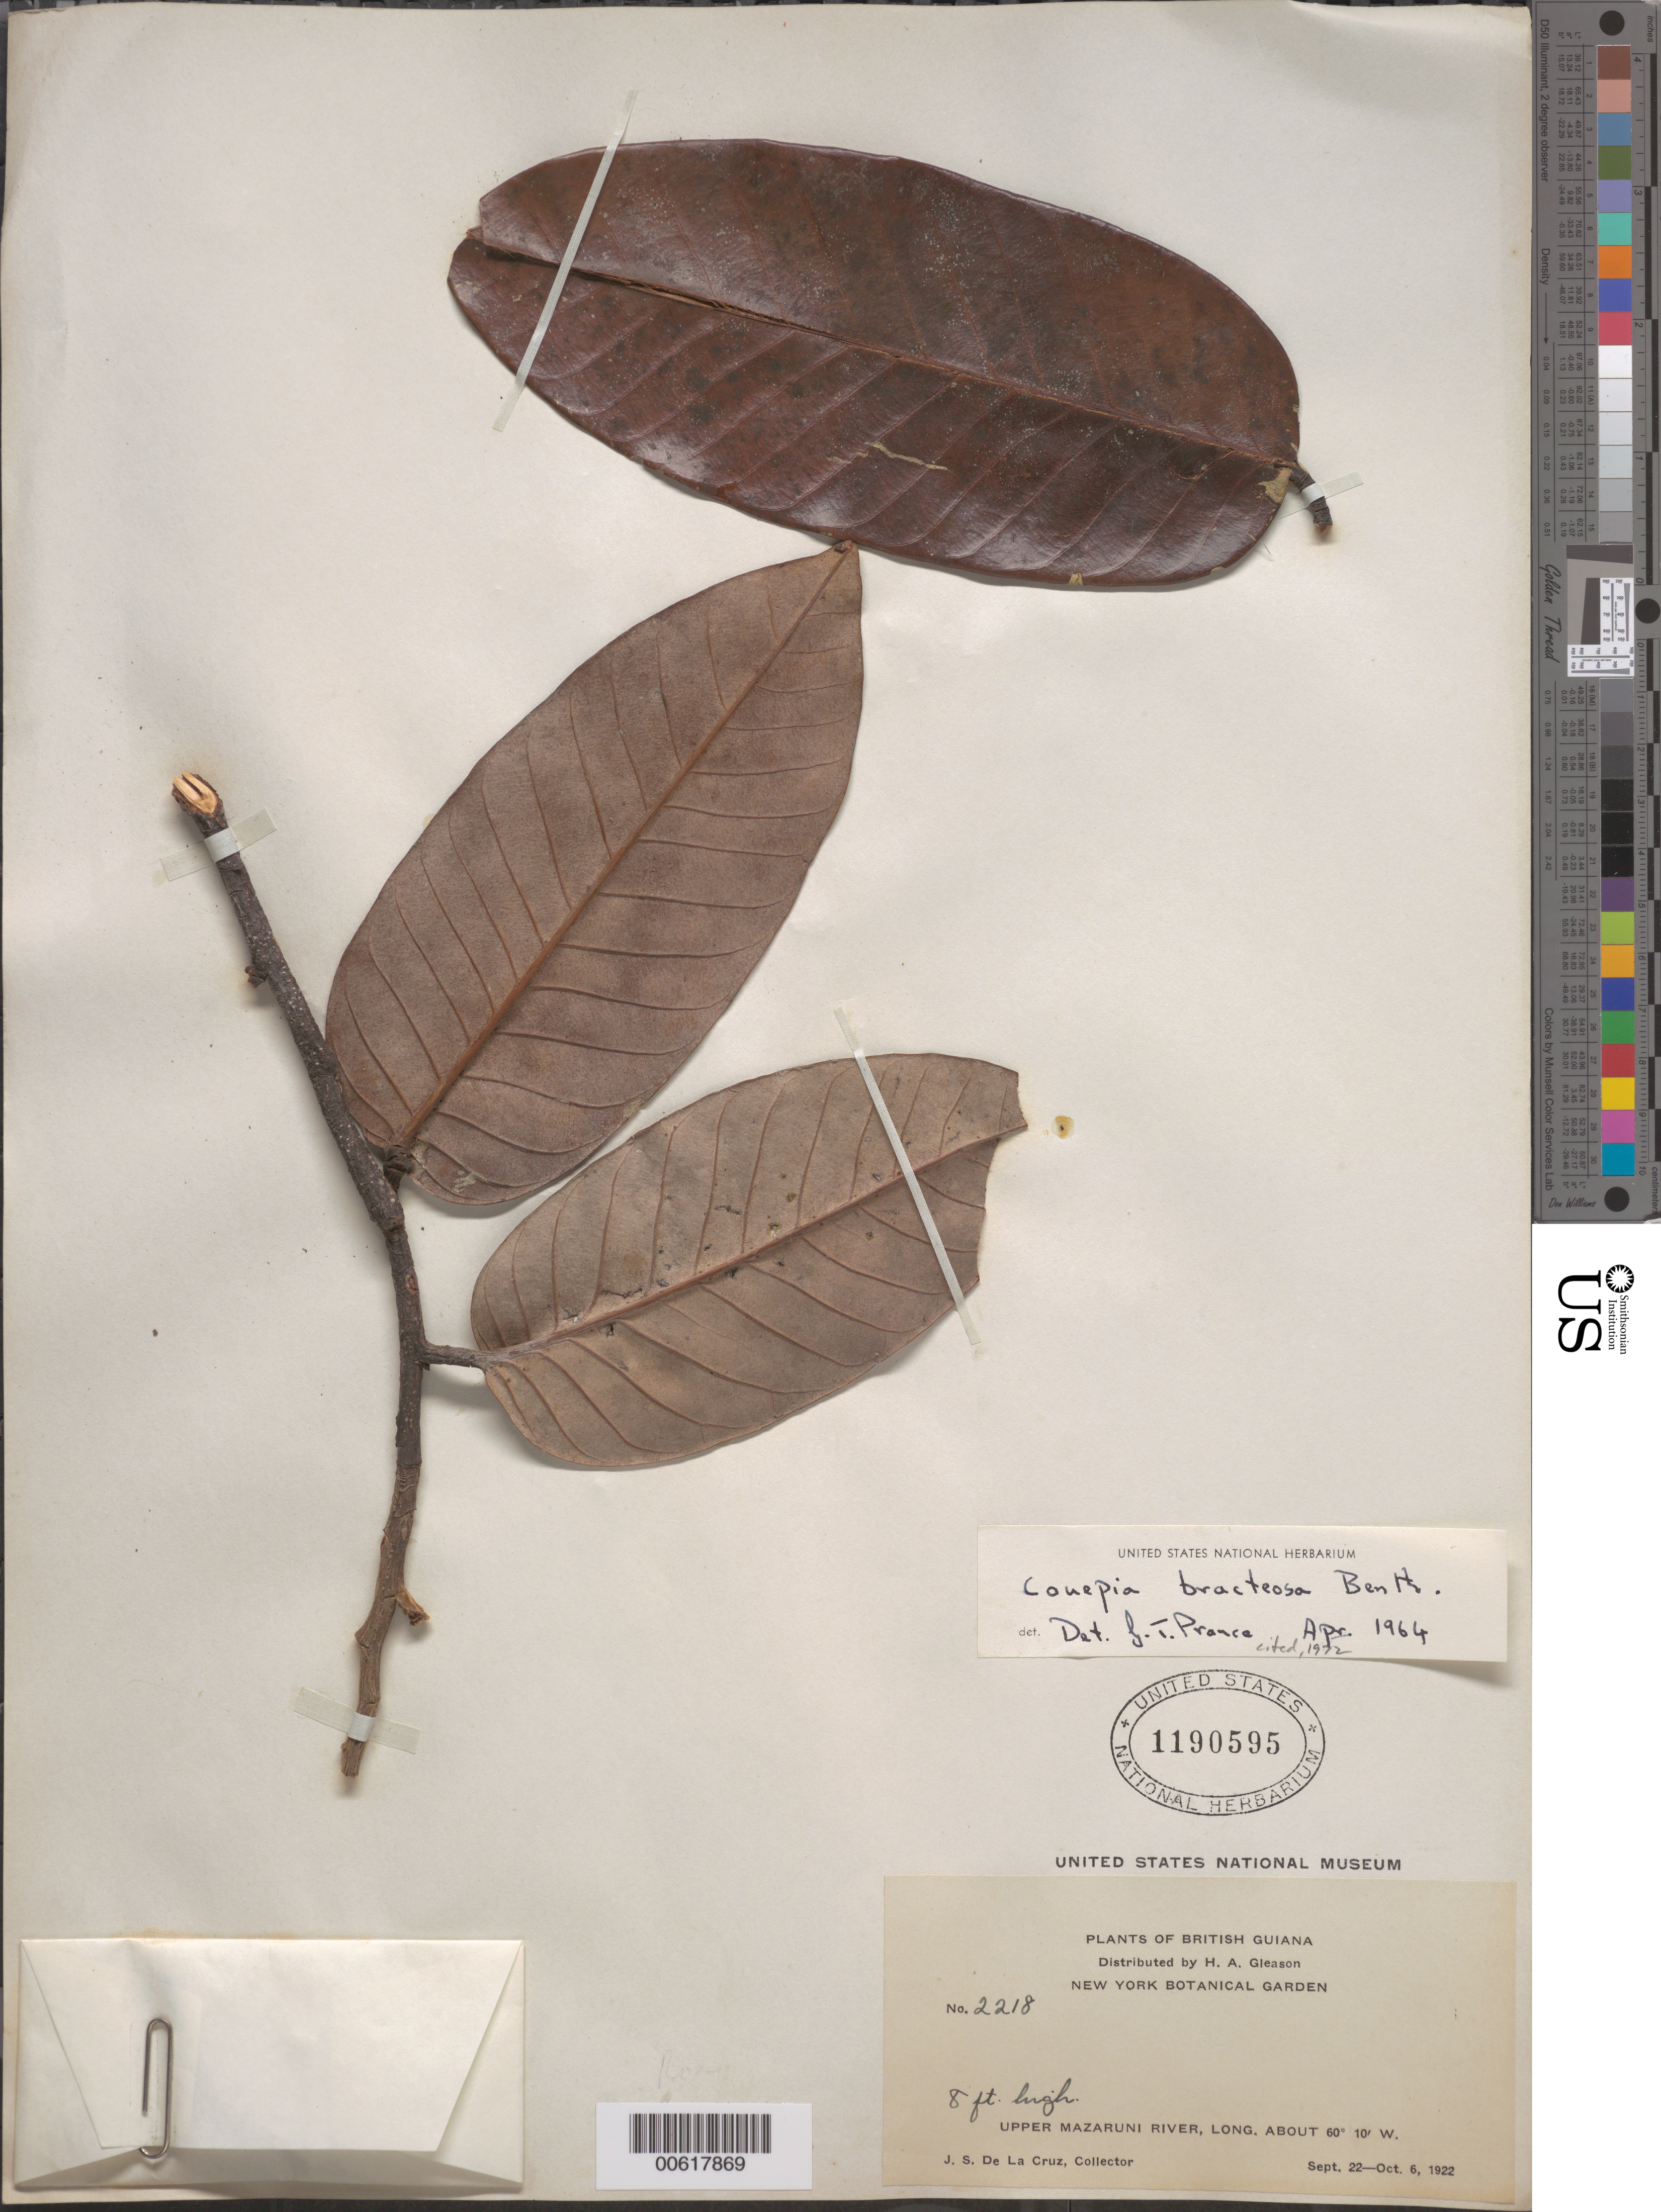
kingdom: Plantae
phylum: Tracheophyta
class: Magnoliopsida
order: Malpighiales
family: Chrysobalanaceae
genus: Couepia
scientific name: Couepia bracteosa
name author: Benth.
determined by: Prance, G. T.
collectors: J. S. de la Cruz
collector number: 2218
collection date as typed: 22-Sep-22 to 6-Oct-22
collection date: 1922-09-22/1922-10-06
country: Guyana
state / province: Cuyuni-Mazaruni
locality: Upper Mazaruni R.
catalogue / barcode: US 1190595